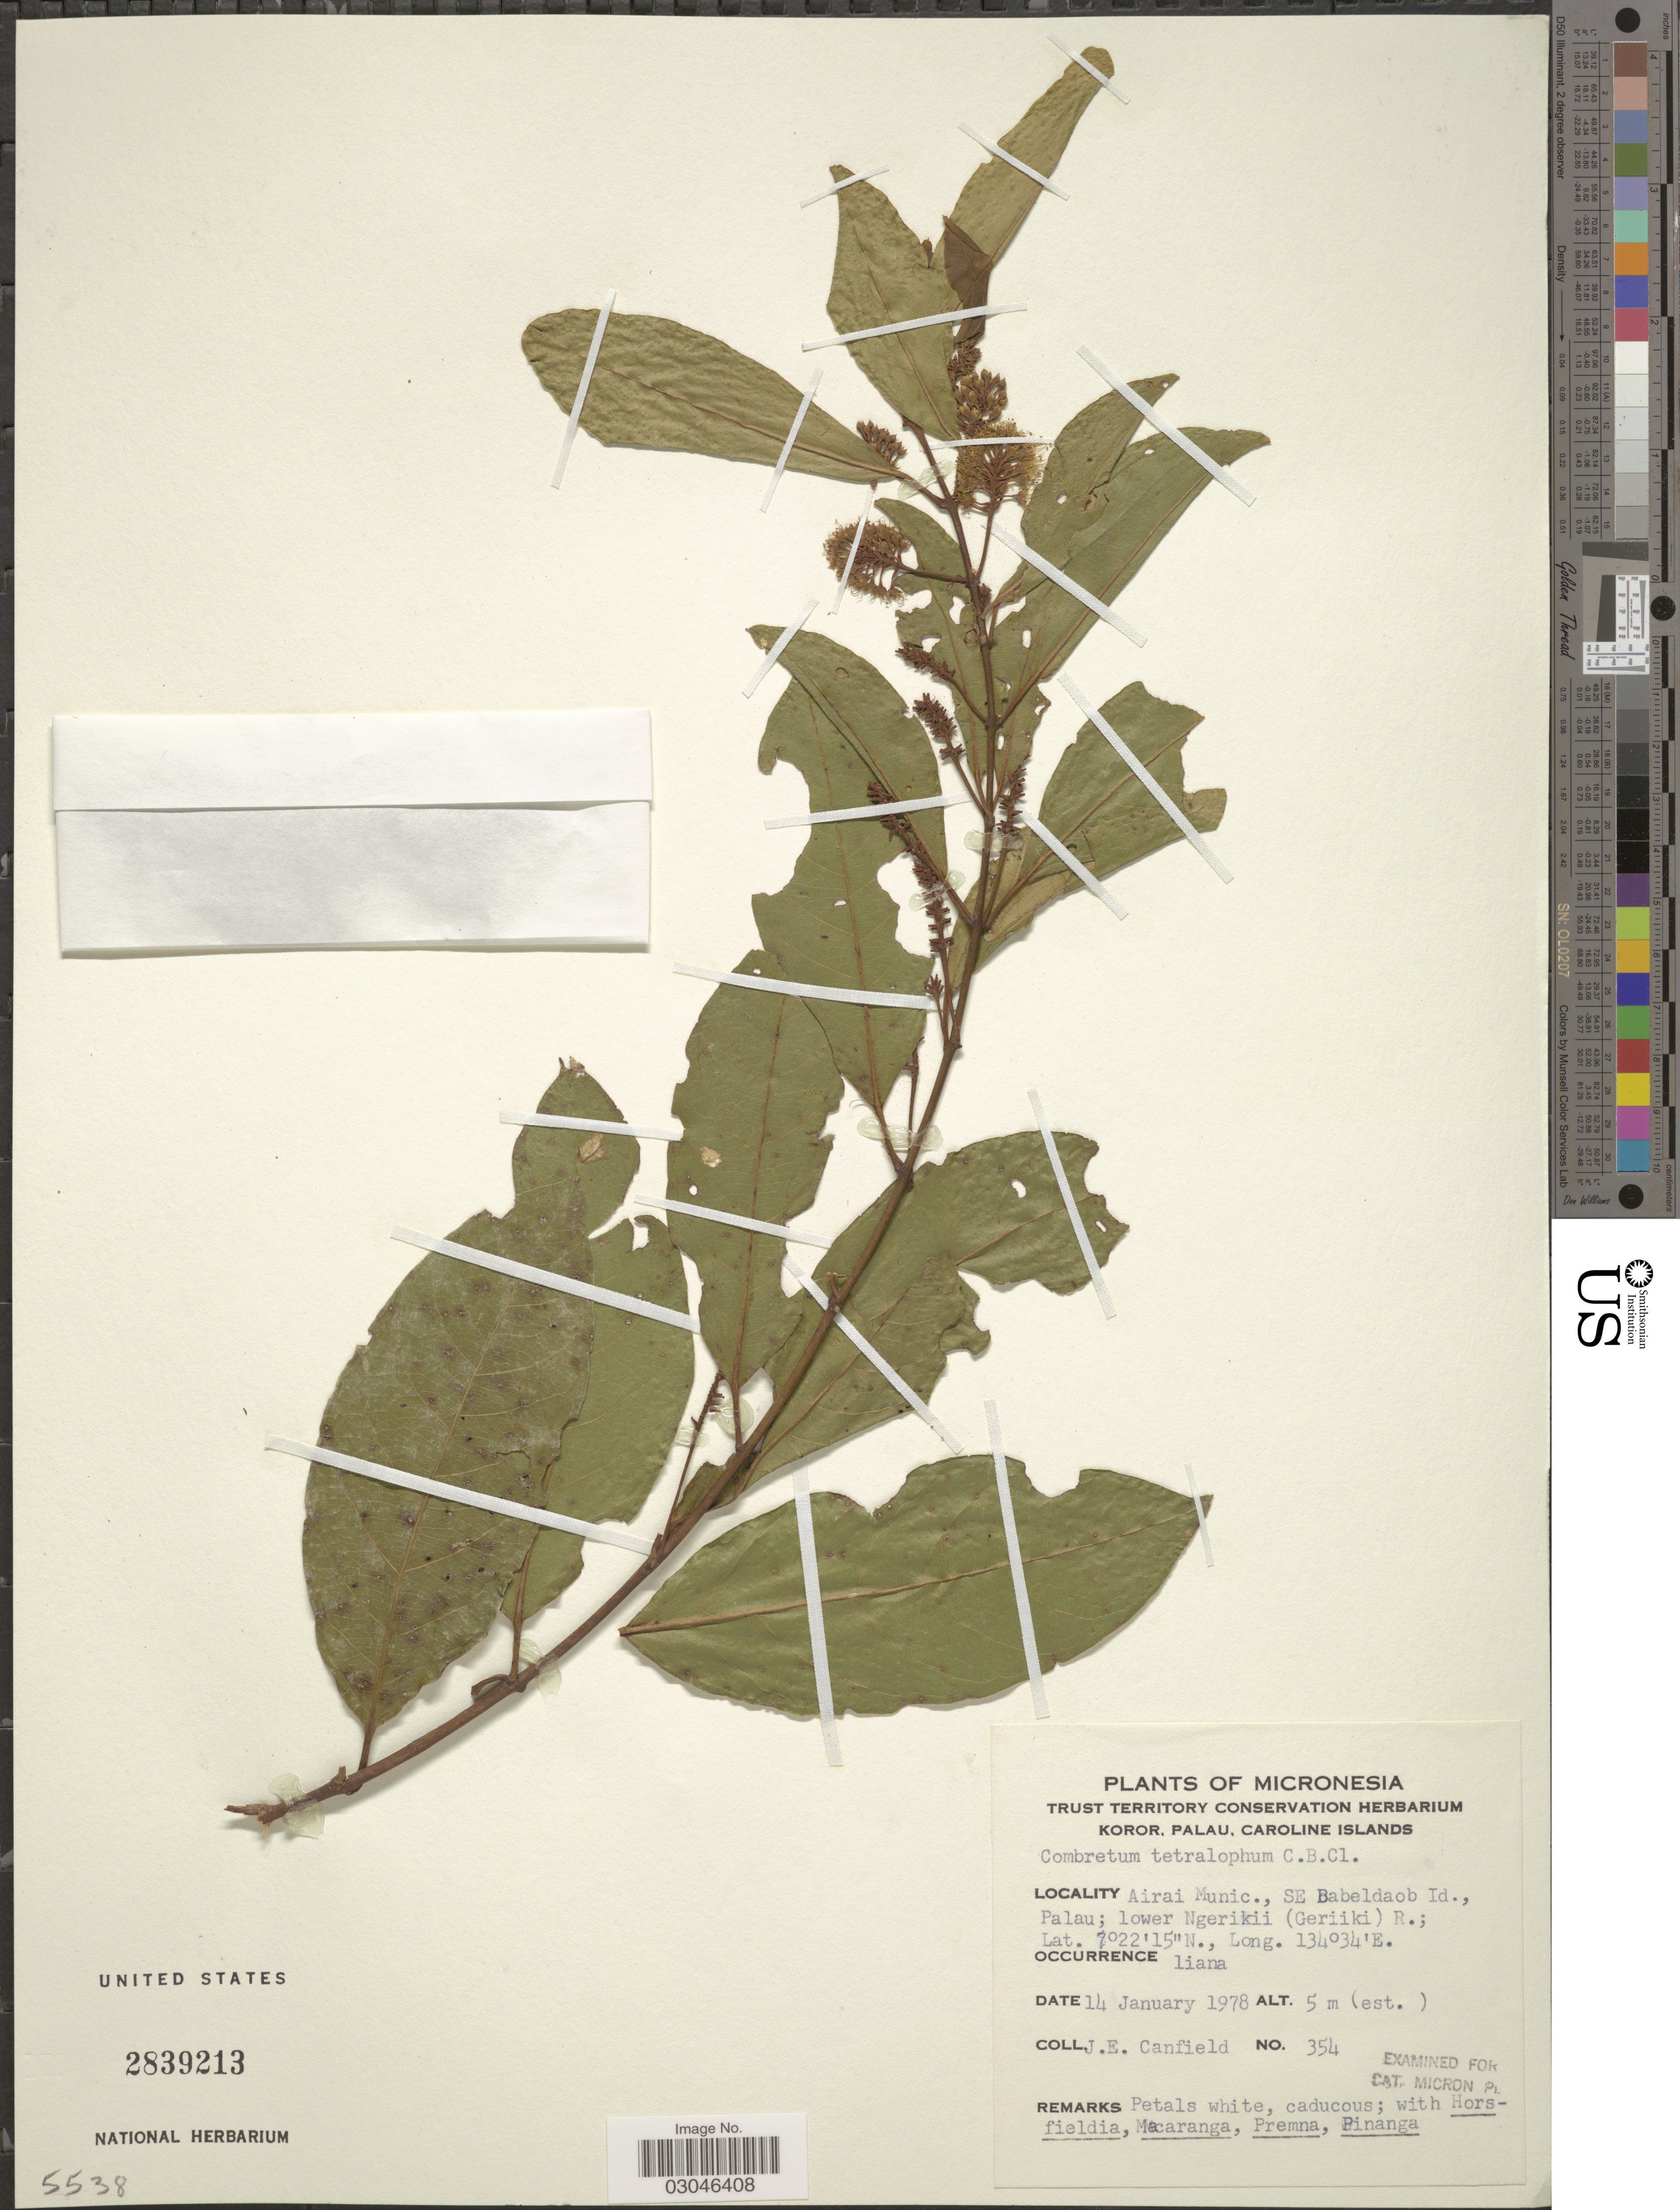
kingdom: Plantae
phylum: Tracheophyta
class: Magnoliopsida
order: Myrtales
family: Combretaceae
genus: Combretum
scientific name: Combretum tetralophum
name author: C.B. Clarke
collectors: J. E. Canfield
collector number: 354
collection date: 1978-01-14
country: Palau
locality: Micronesia. Airai Munic., SE Babeldaob Id., Palau; lower Ngerikii (Geriiki) R.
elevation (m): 5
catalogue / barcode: US 2839213